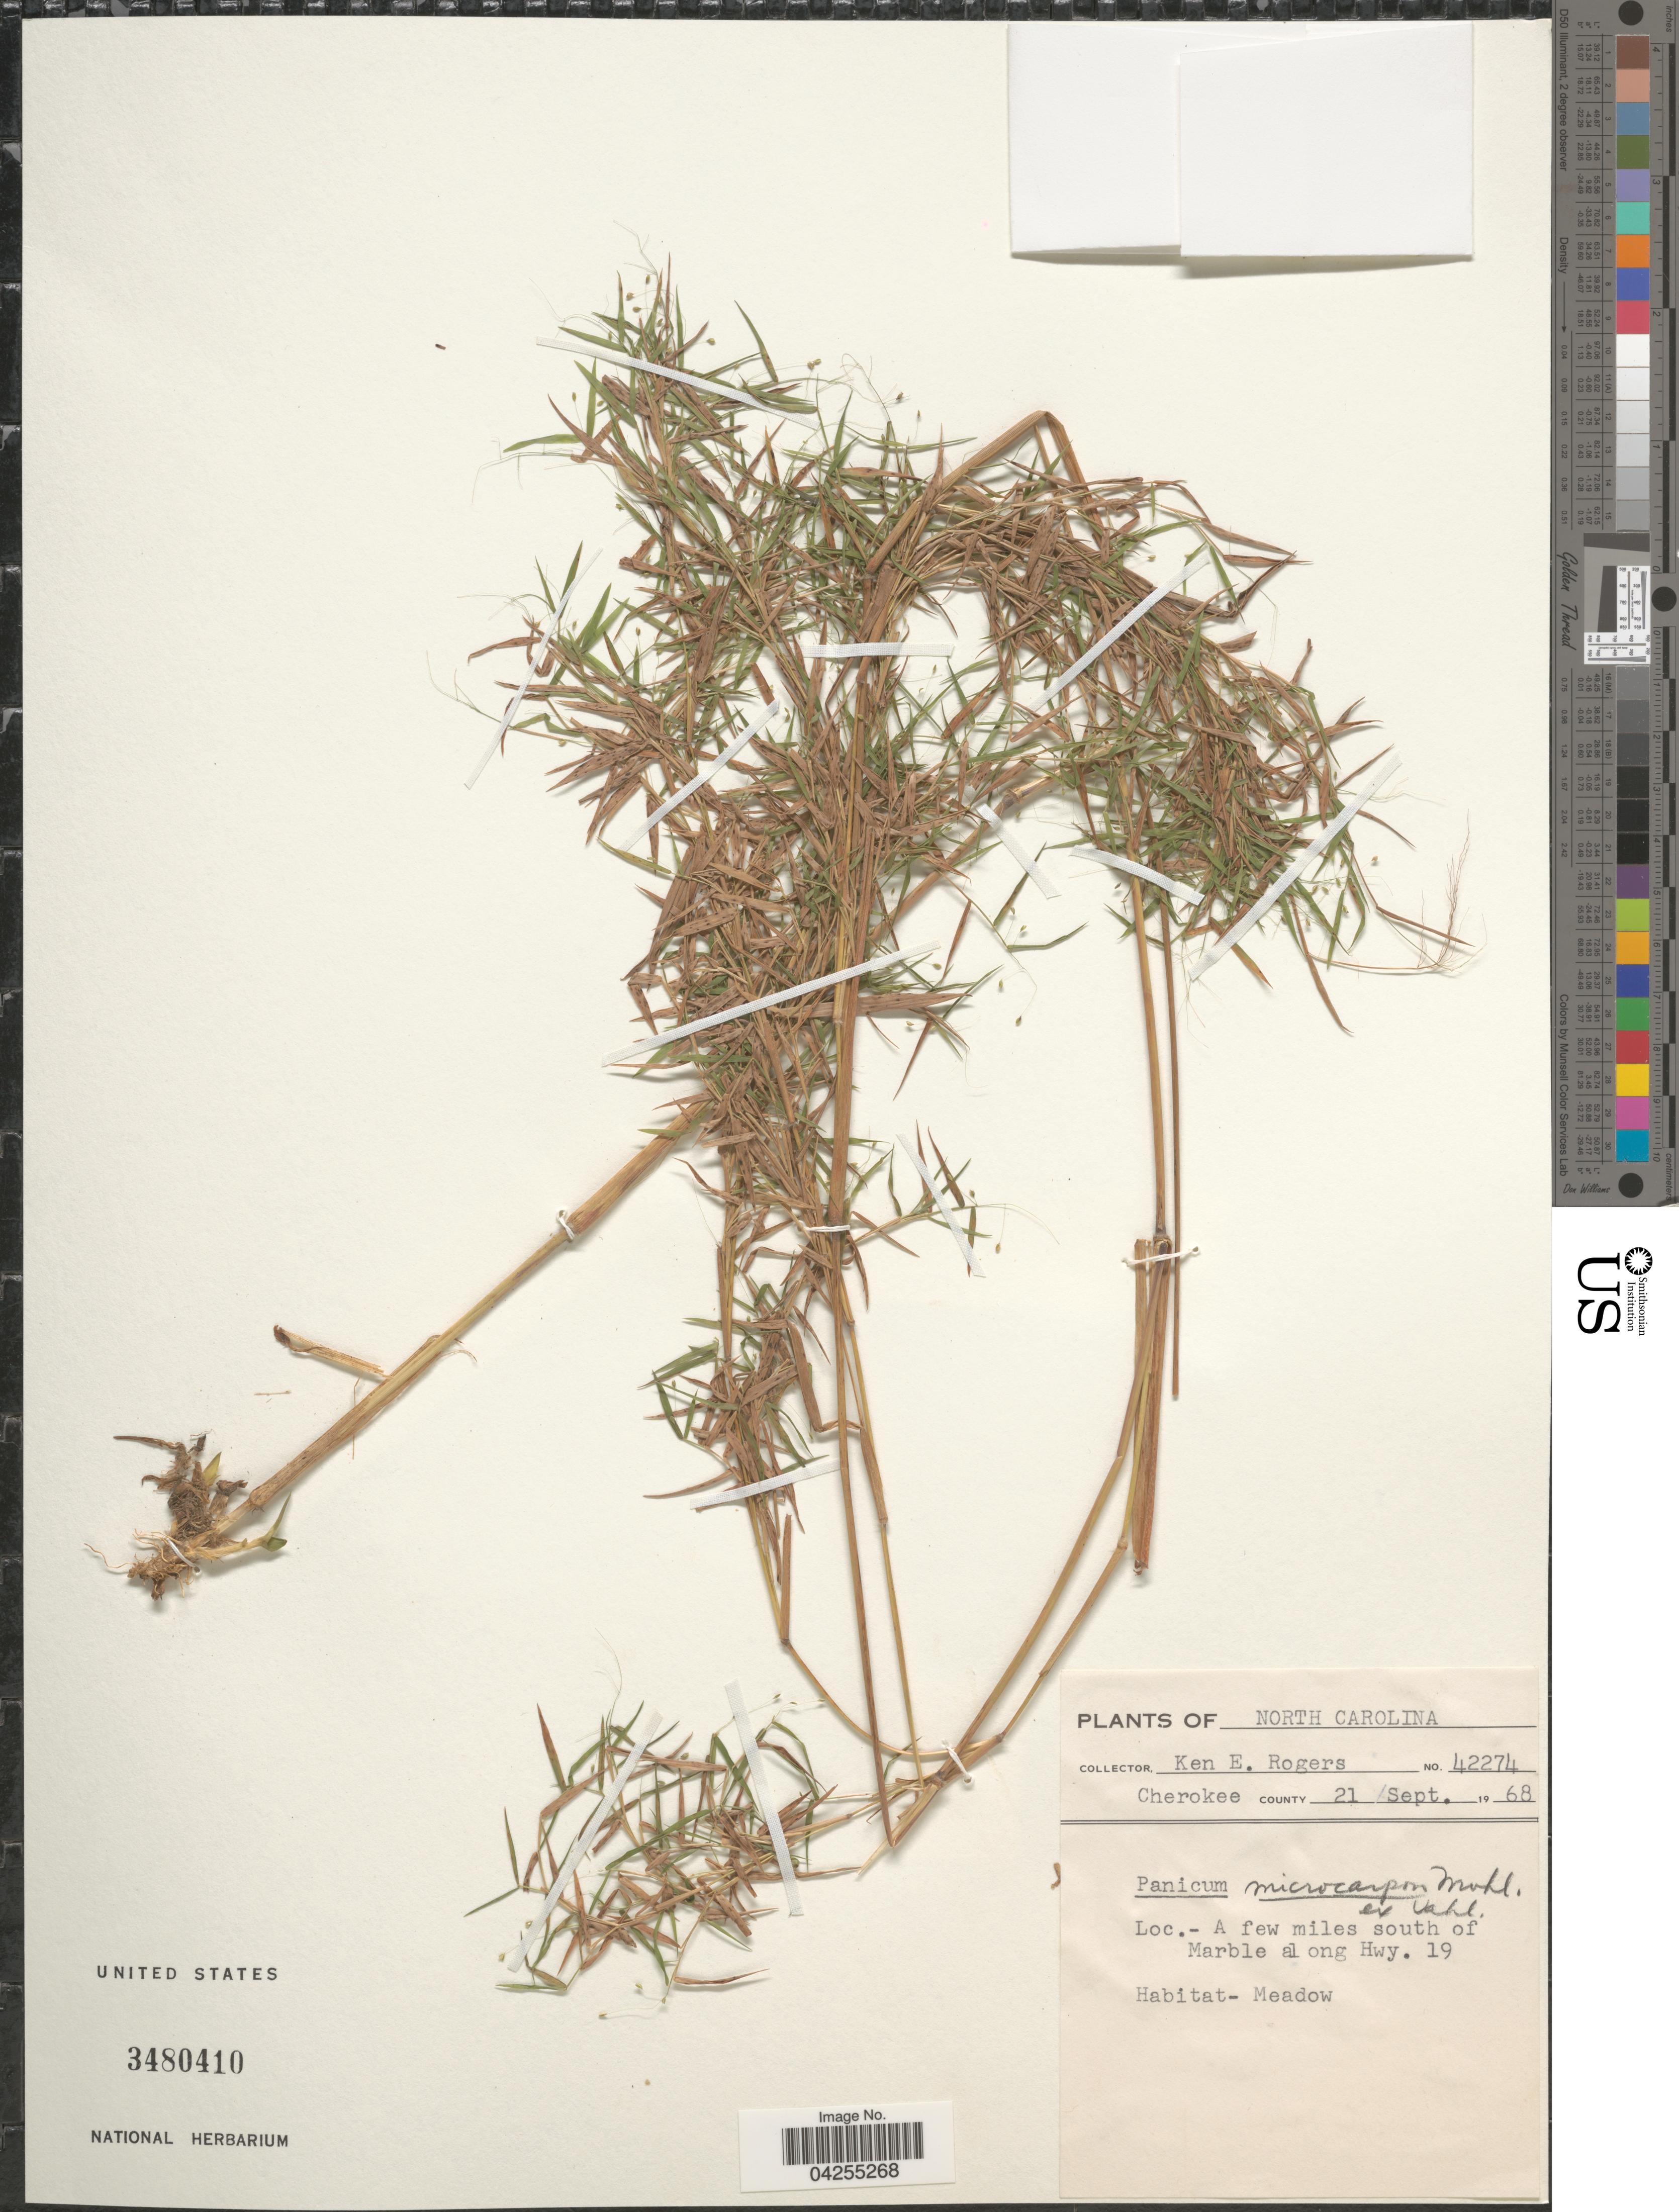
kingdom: Plantae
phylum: Tracheophyta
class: Liliopsida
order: Poales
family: Poaceae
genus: Dichanthelium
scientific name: Dichanthelium dichotomum var. dichotomum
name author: (L.) Gould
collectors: K. Rogers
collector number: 42274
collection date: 1968-09-21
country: United States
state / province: North Carolina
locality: Cherokee County. A few miles south of Marble al ong Hwy. 19.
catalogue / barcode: US 3480410